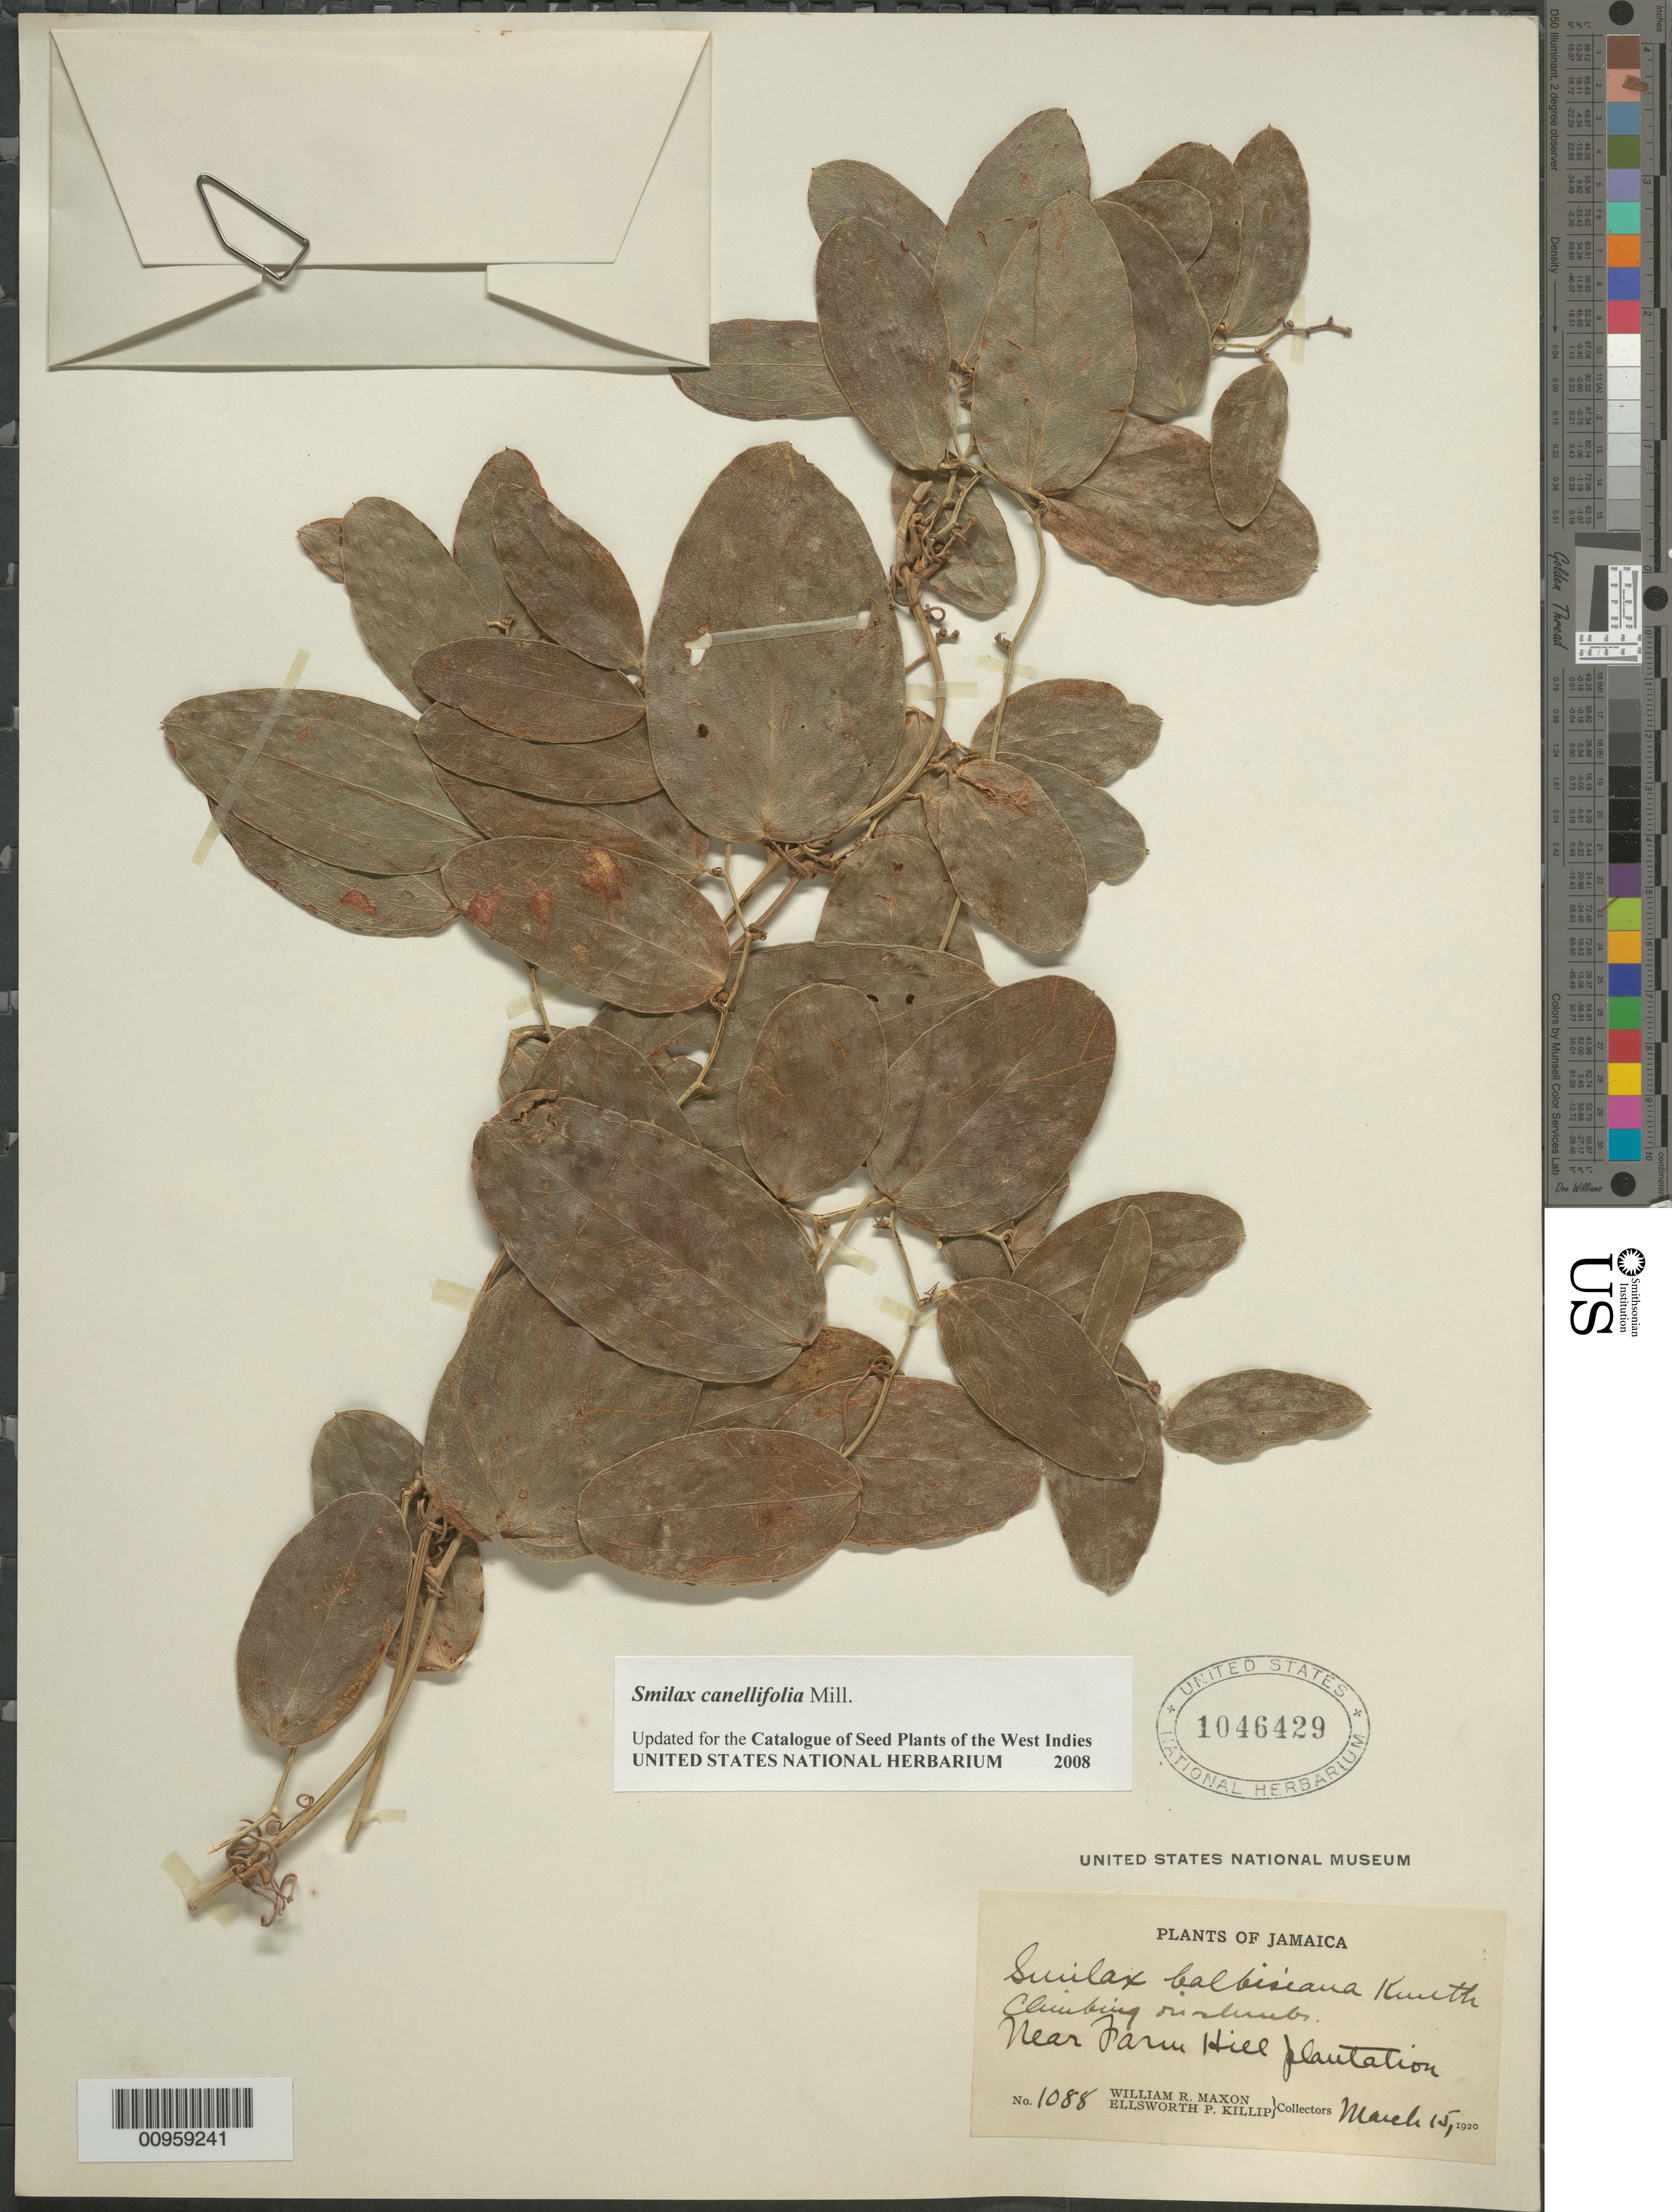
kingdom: Plantae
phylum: Tracheophyta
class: Liliopsida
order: Liliales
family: Smilacaceae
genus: Smilax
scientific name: Smilax canellifolia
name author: Mill.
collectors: W. R. Maxon & E. P. Killip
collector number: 1088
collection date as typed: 15 Mar 1920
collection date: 1920-03-15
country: Jamaica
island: Jamaica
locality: Near Farm Hill Plantation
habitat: Climbing on shrubs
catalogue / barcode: US 1046429